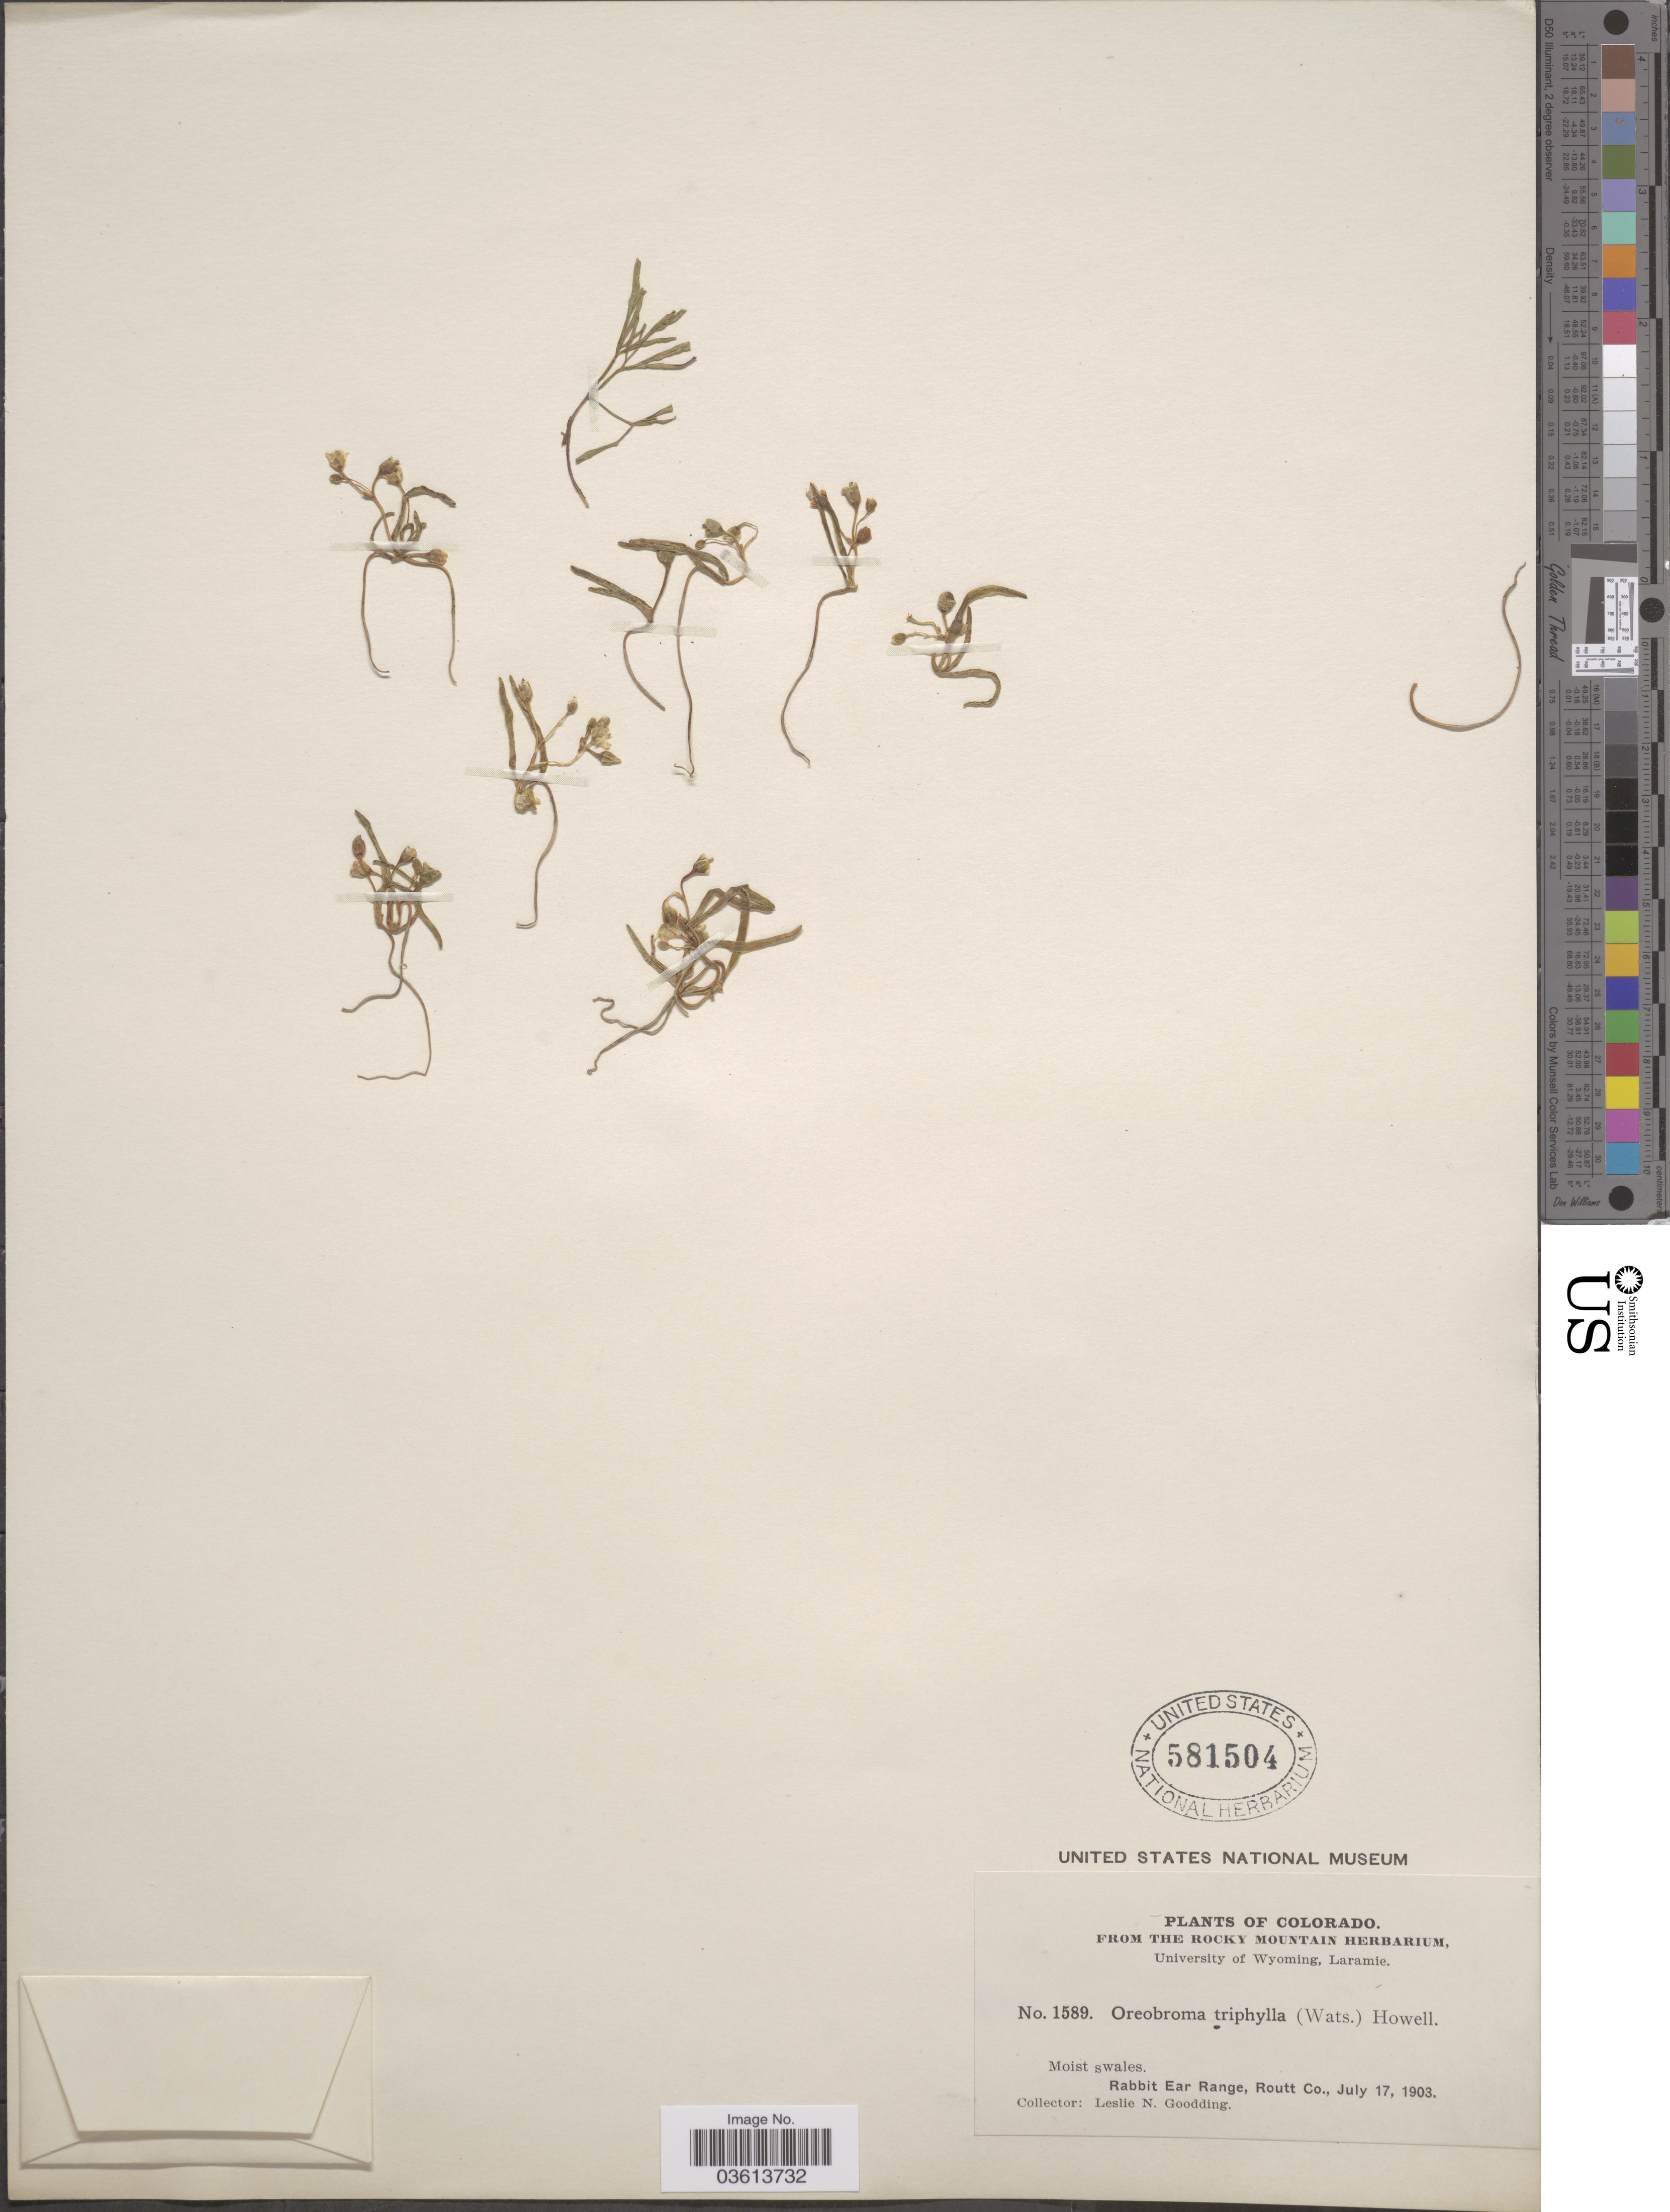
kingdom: Plantae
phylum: Tracheophyta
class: Magnoliopsida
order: Caryophyllales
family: Montiaceae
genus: Erocallis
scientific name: Erocallis triphylla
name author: (S. Watson) Rydb.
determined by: Strong, Mark T., (BOT), Smithsonian Institution - National Museum of Natural History (UNITED STATES)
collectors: L. N. Goodding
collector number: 1589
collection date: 1903-07-17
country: United States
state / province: Colorado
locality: Rabbit Ear Range, Routt Co.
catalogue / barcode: US 581504